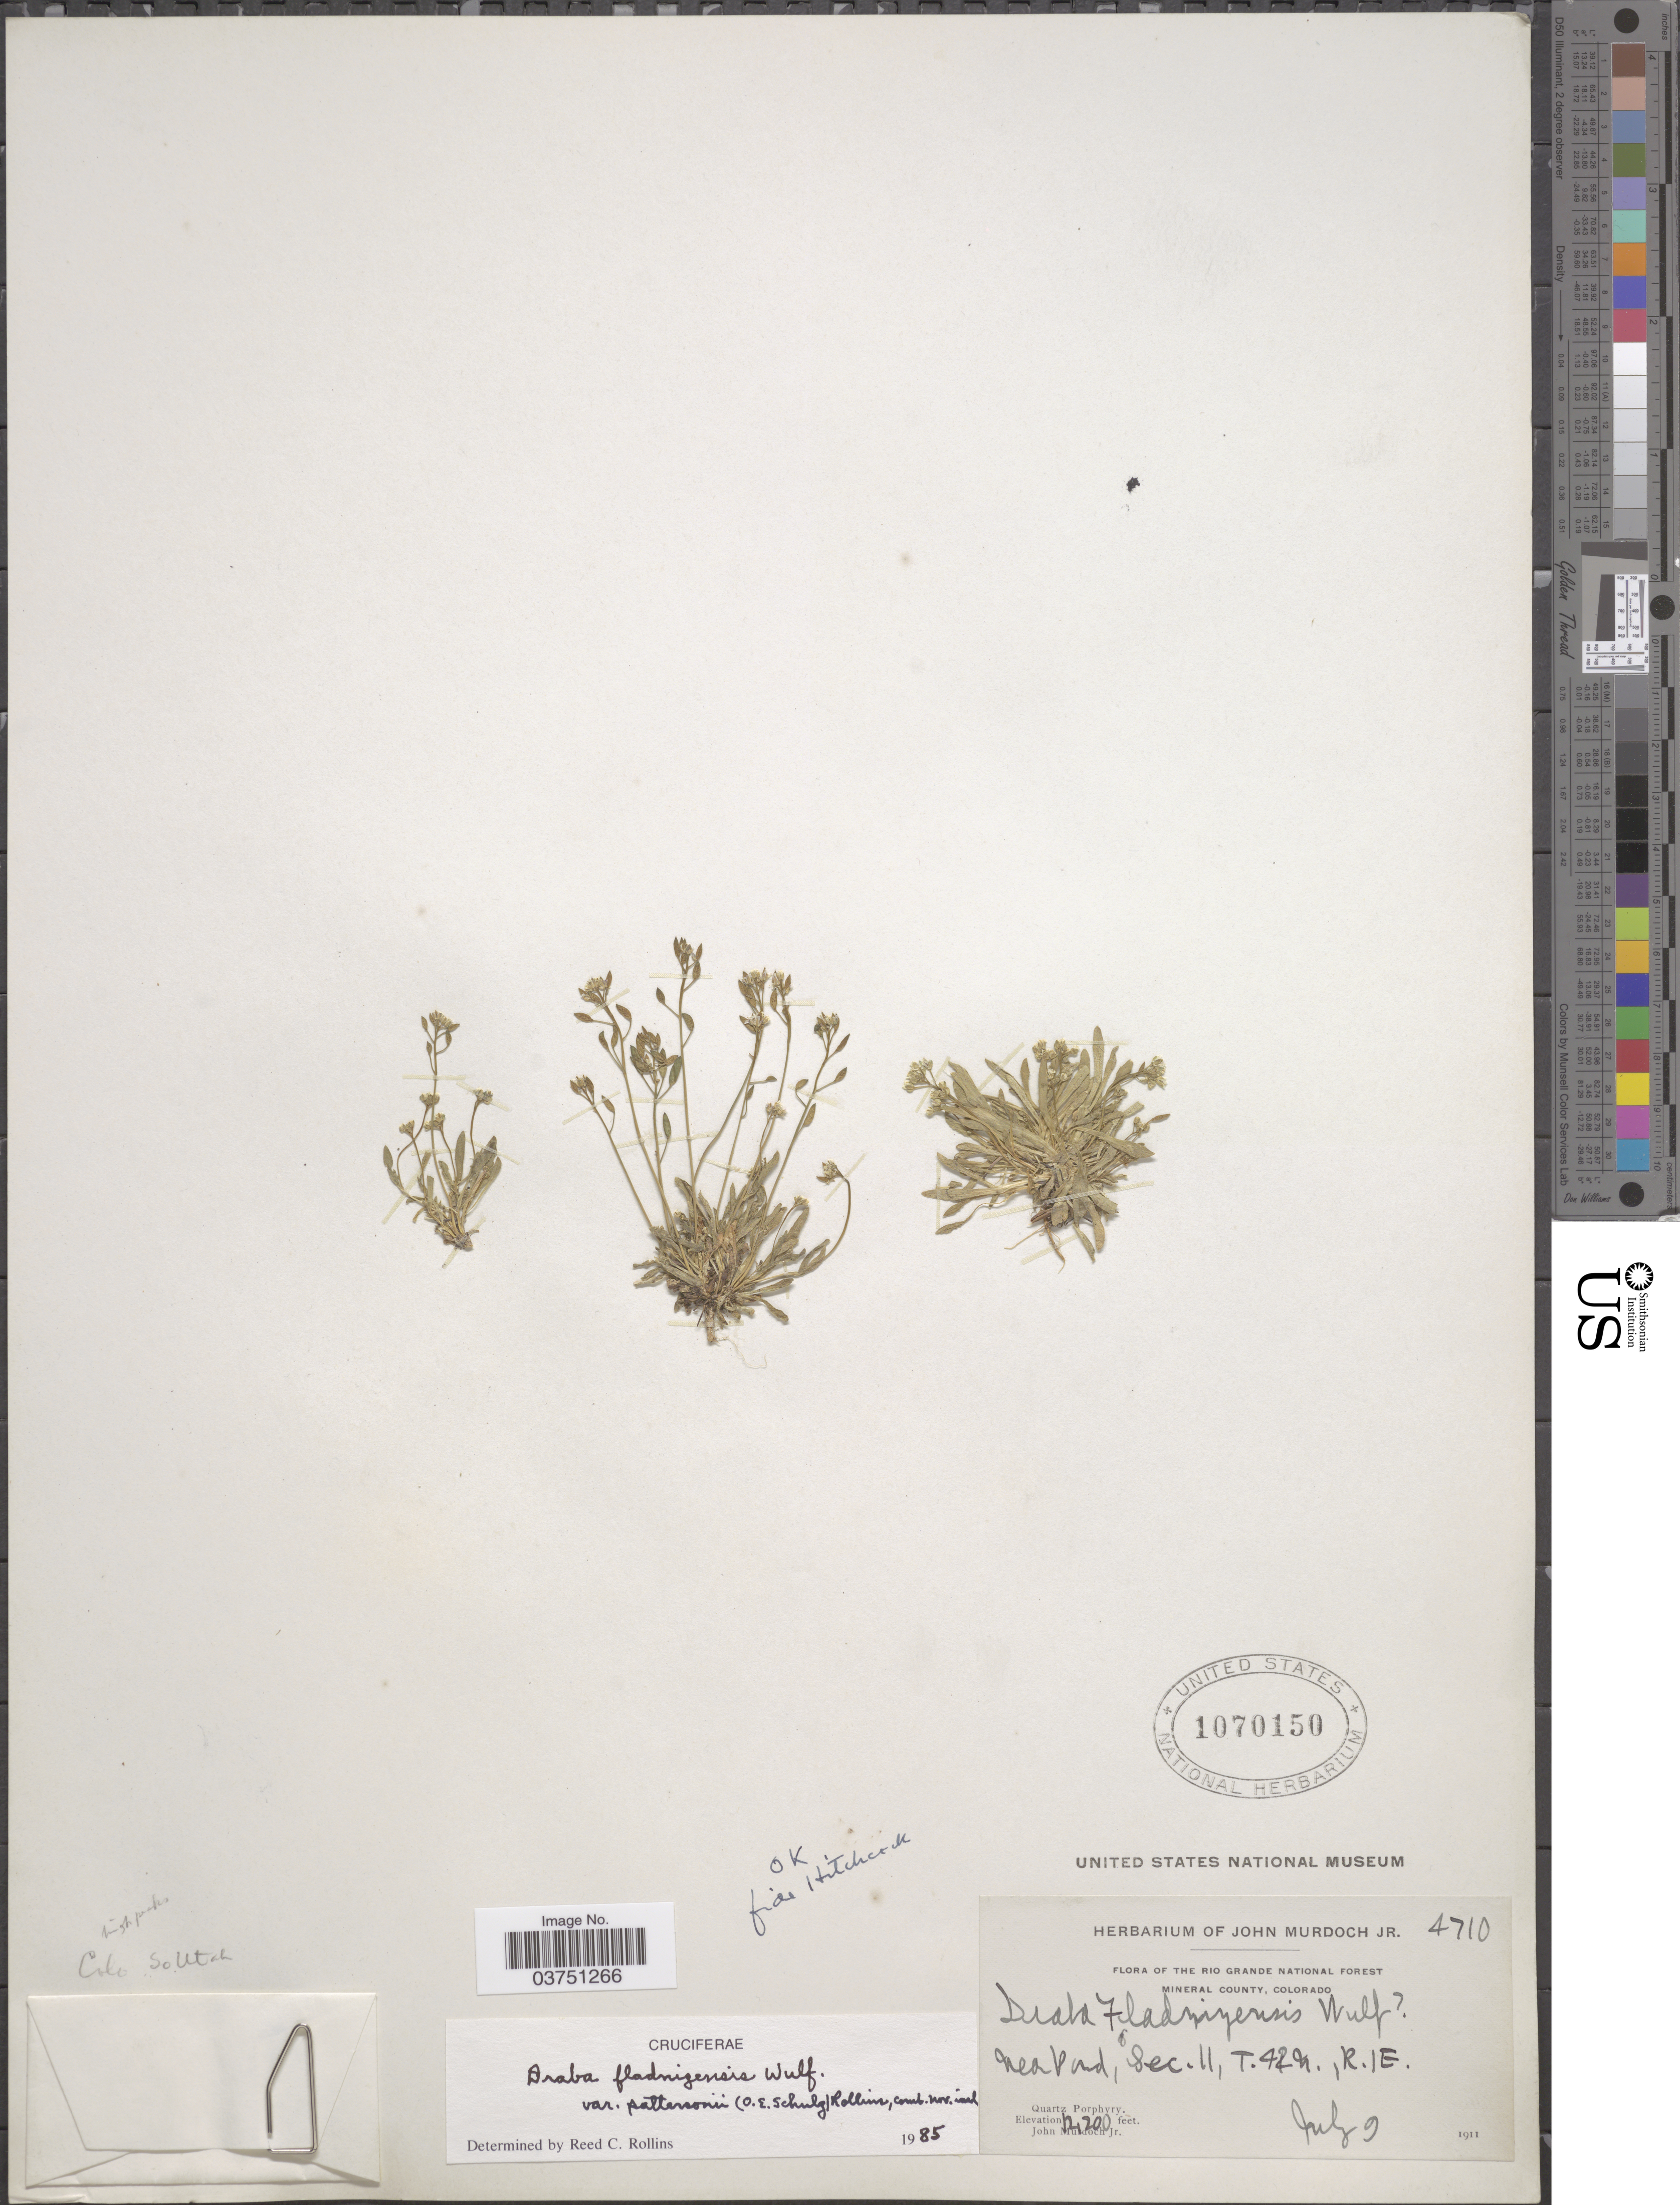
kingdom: Plantae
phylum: Tracheophyta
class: Magnoliopsida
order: Brassicales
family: Brassicaceae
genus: Draba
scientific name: Draba fladnizensis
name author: Wulfen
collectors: J. Murdoch Jr.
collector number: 4710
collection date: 1911-07-09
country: United States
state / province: Colorado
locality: The Rio Grande National Forest Mineral County. Near Pond, Sec.11, T. 42N., R.1E.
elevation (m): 3719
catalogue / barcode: US 1070150